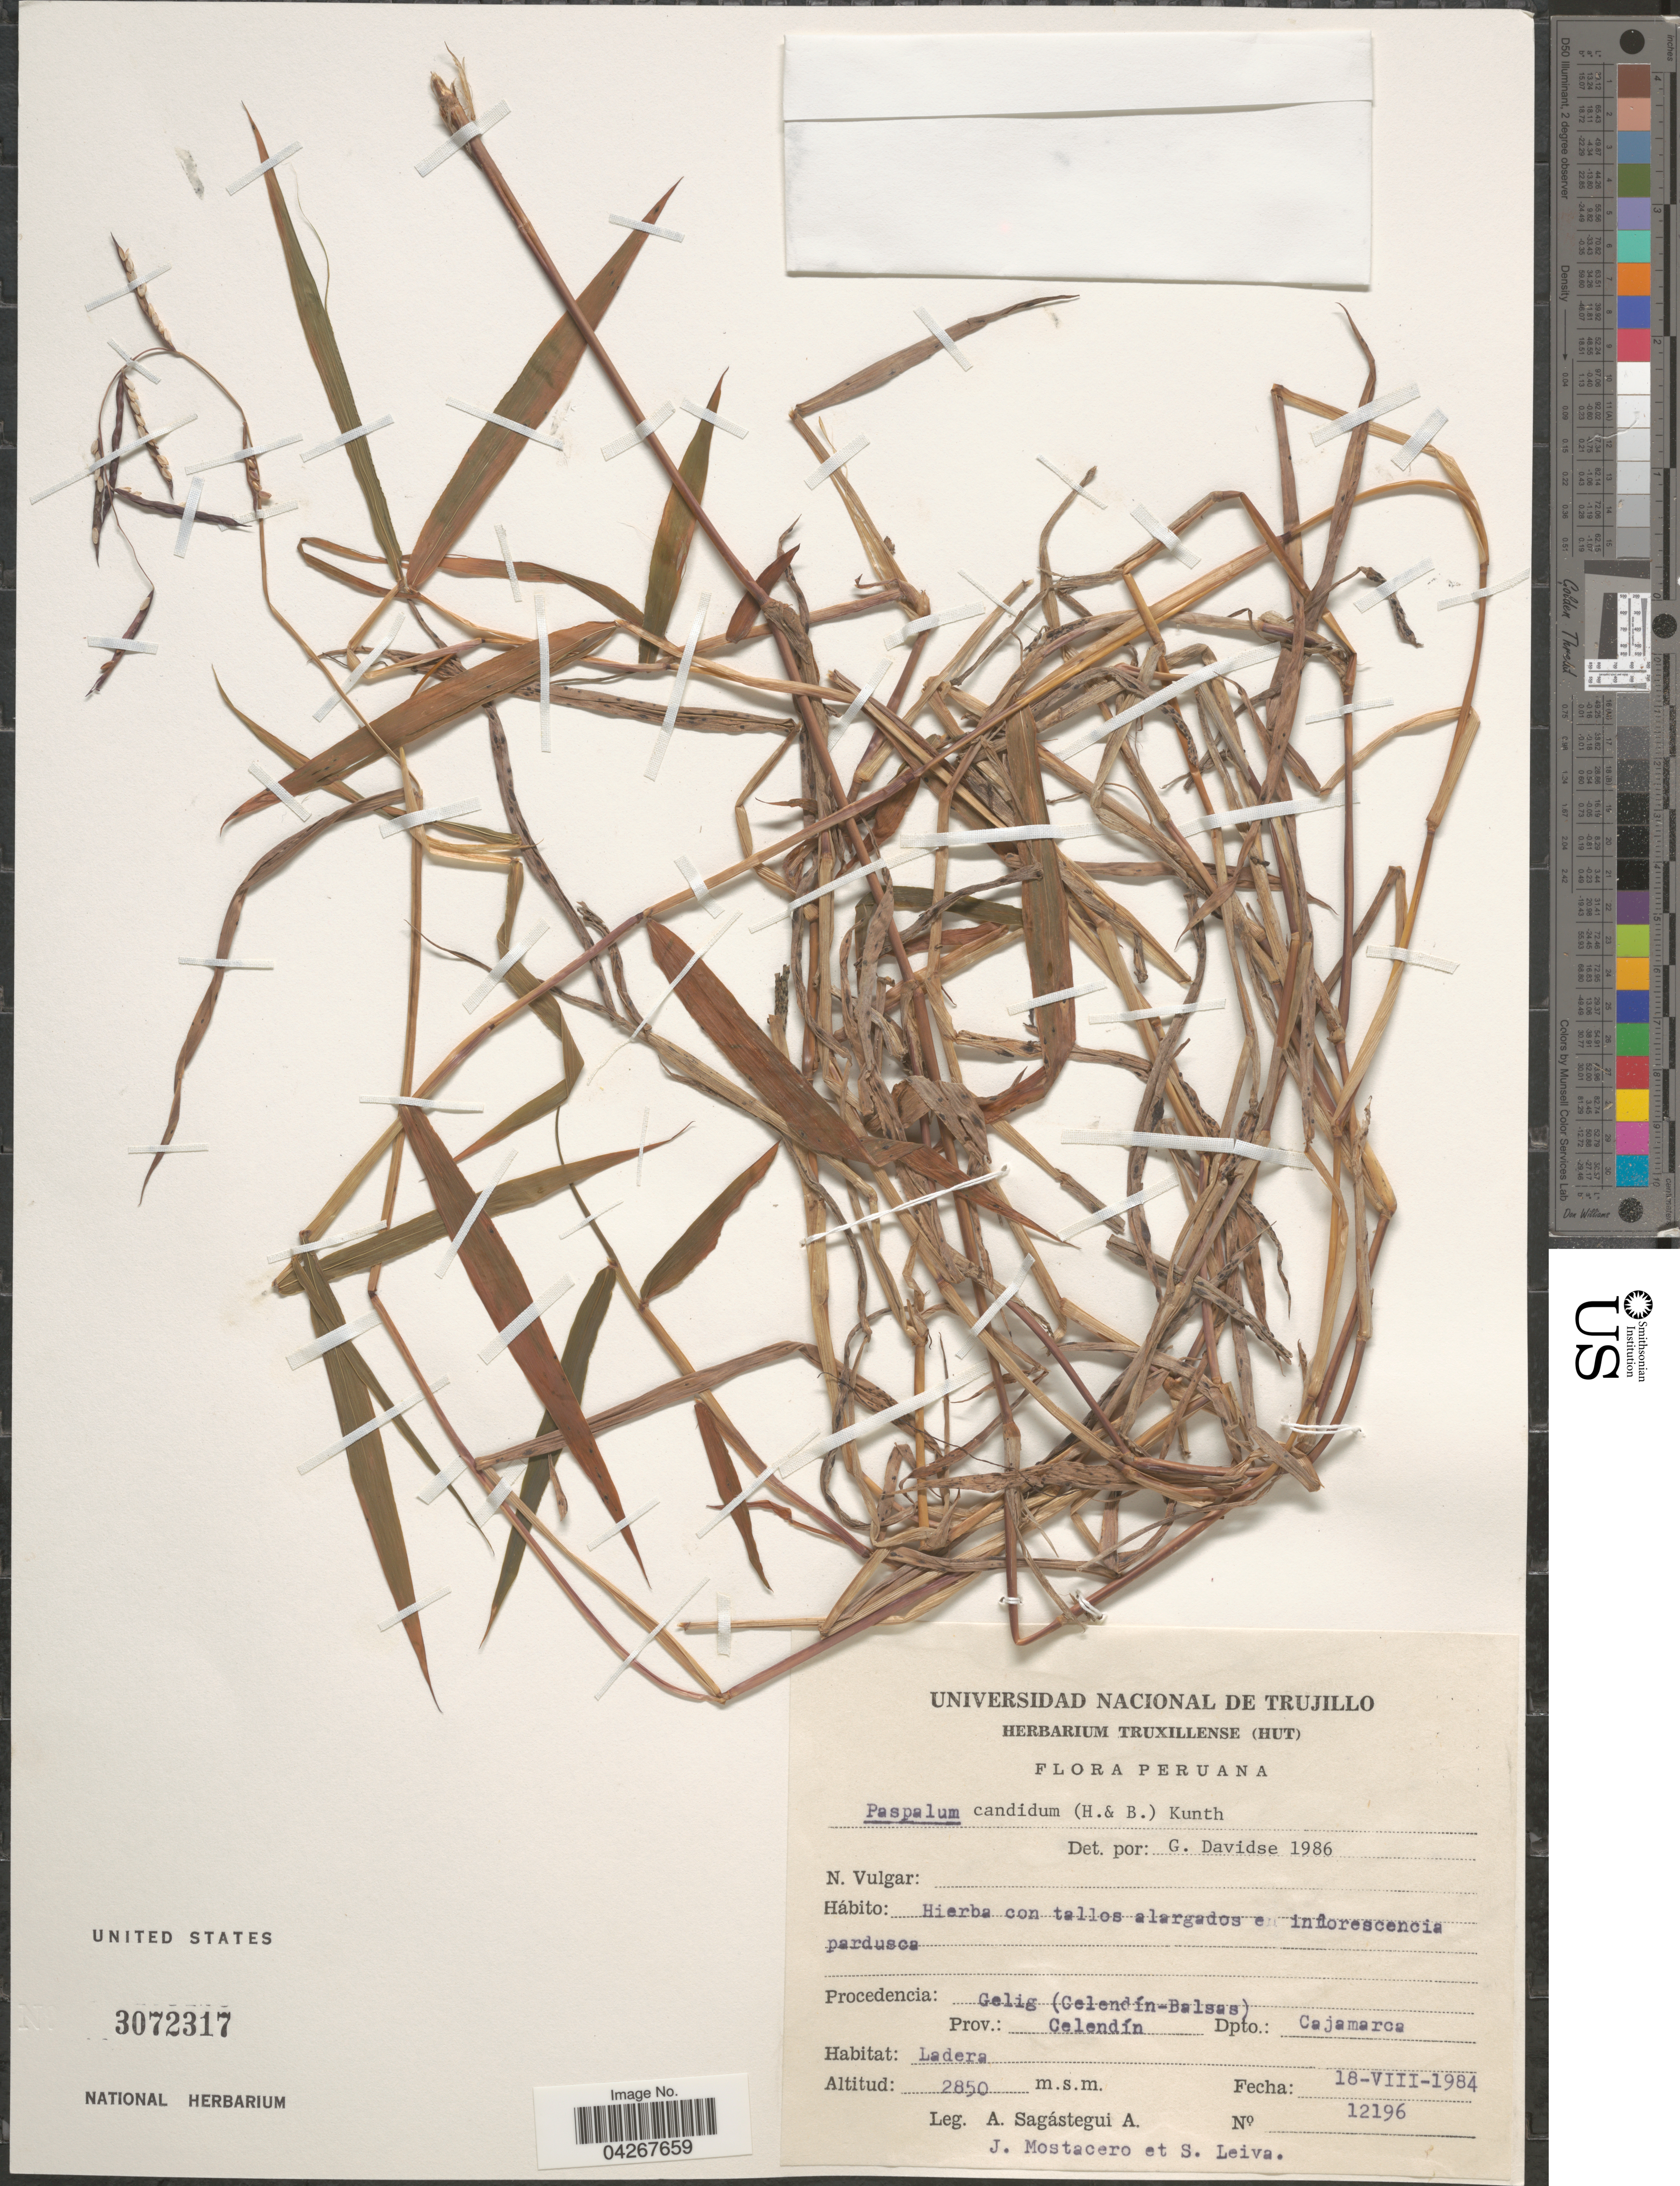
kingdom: Plantae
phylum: Tracheophyta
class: Liliopsida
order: Poales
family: Poaceae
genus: Paspalum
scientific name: Paspalum candidum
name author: (Humb. & Bonpl. ex Fleugge) Kunth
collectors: A. Sagástegui A., J. Mostacero & S. Leiva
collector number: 12196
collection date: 1984-08-18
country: Peru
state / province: Cajamarca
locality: Procedencia: Gelig (Celendín-Balsas). Prov.: Celendín. Dpto.: Cajamarca.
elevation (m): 2850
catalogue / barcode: US 3072317